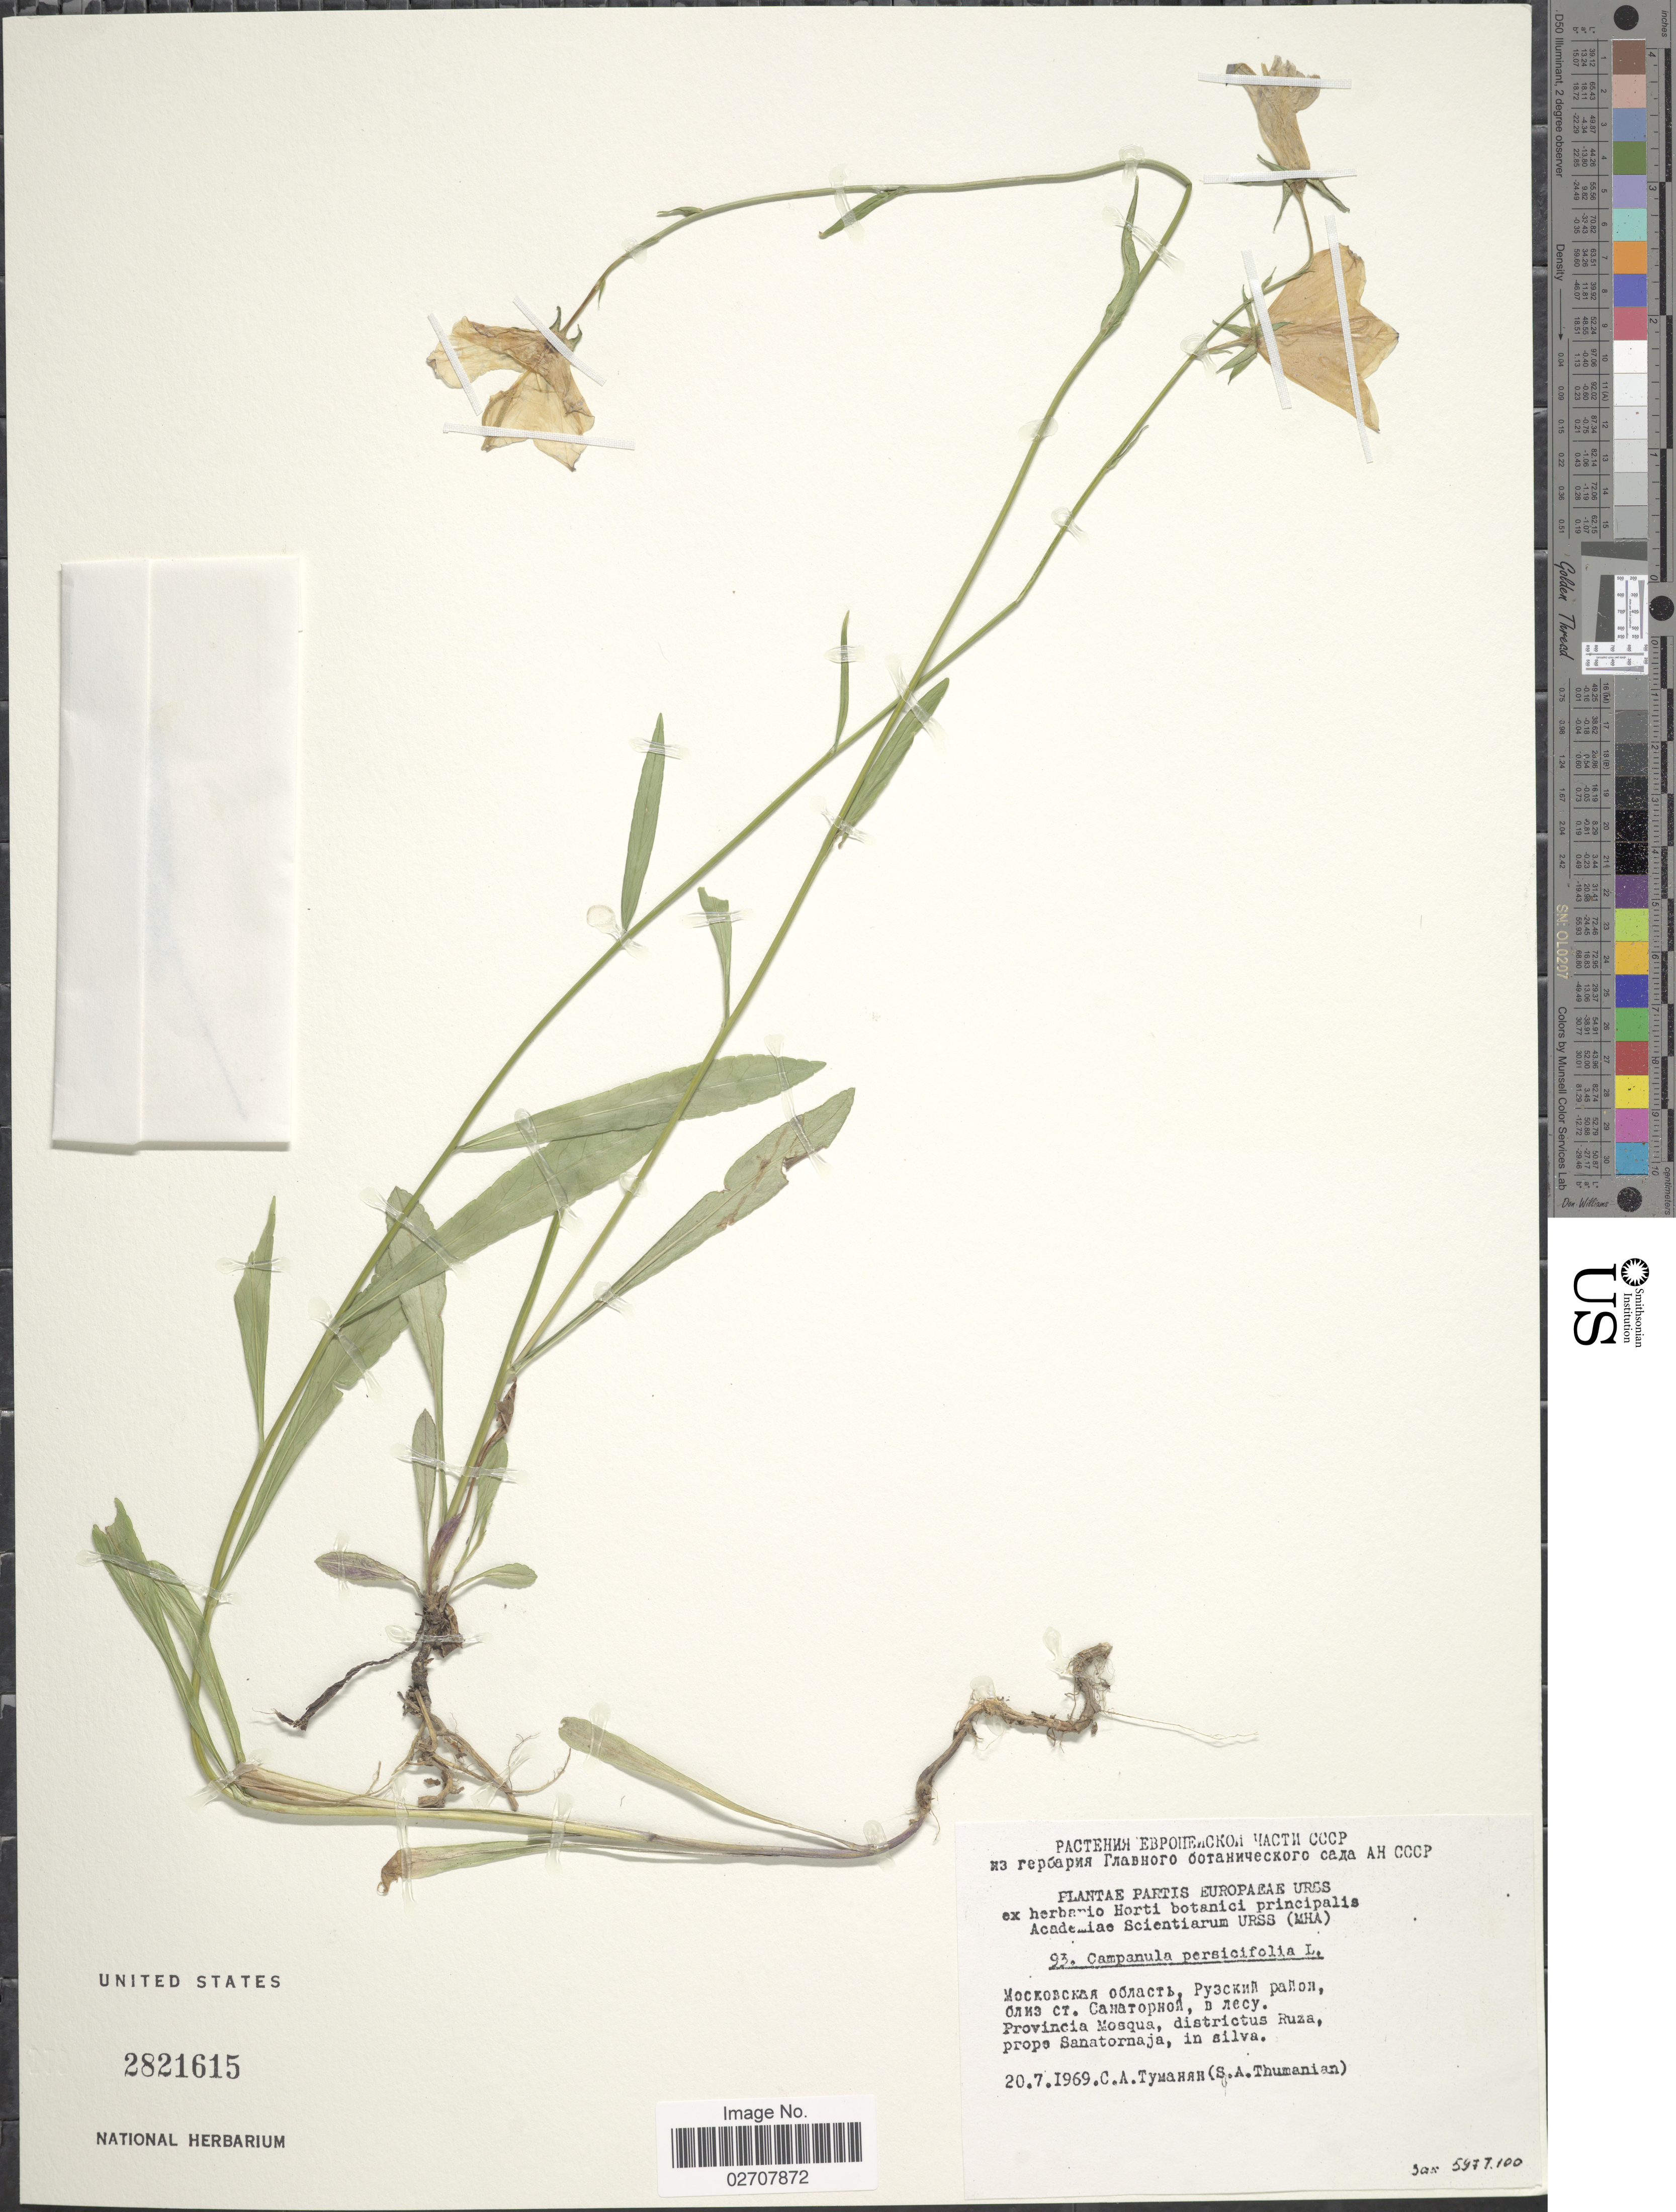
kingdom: Plantae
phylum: Tracheophyta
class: Magnoliopsida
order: Asterales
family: Campanulaceae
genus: Campanula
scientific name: Campanula persicifolia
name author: L.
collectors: S. Thumanian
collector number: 93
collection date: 1969-07-20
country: Russian Federation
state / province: Moscow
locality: Partis Europaeae URSS. Provincia Mosqua, districtus Ruza, prope Sanatornaja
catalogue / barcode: US 2821615